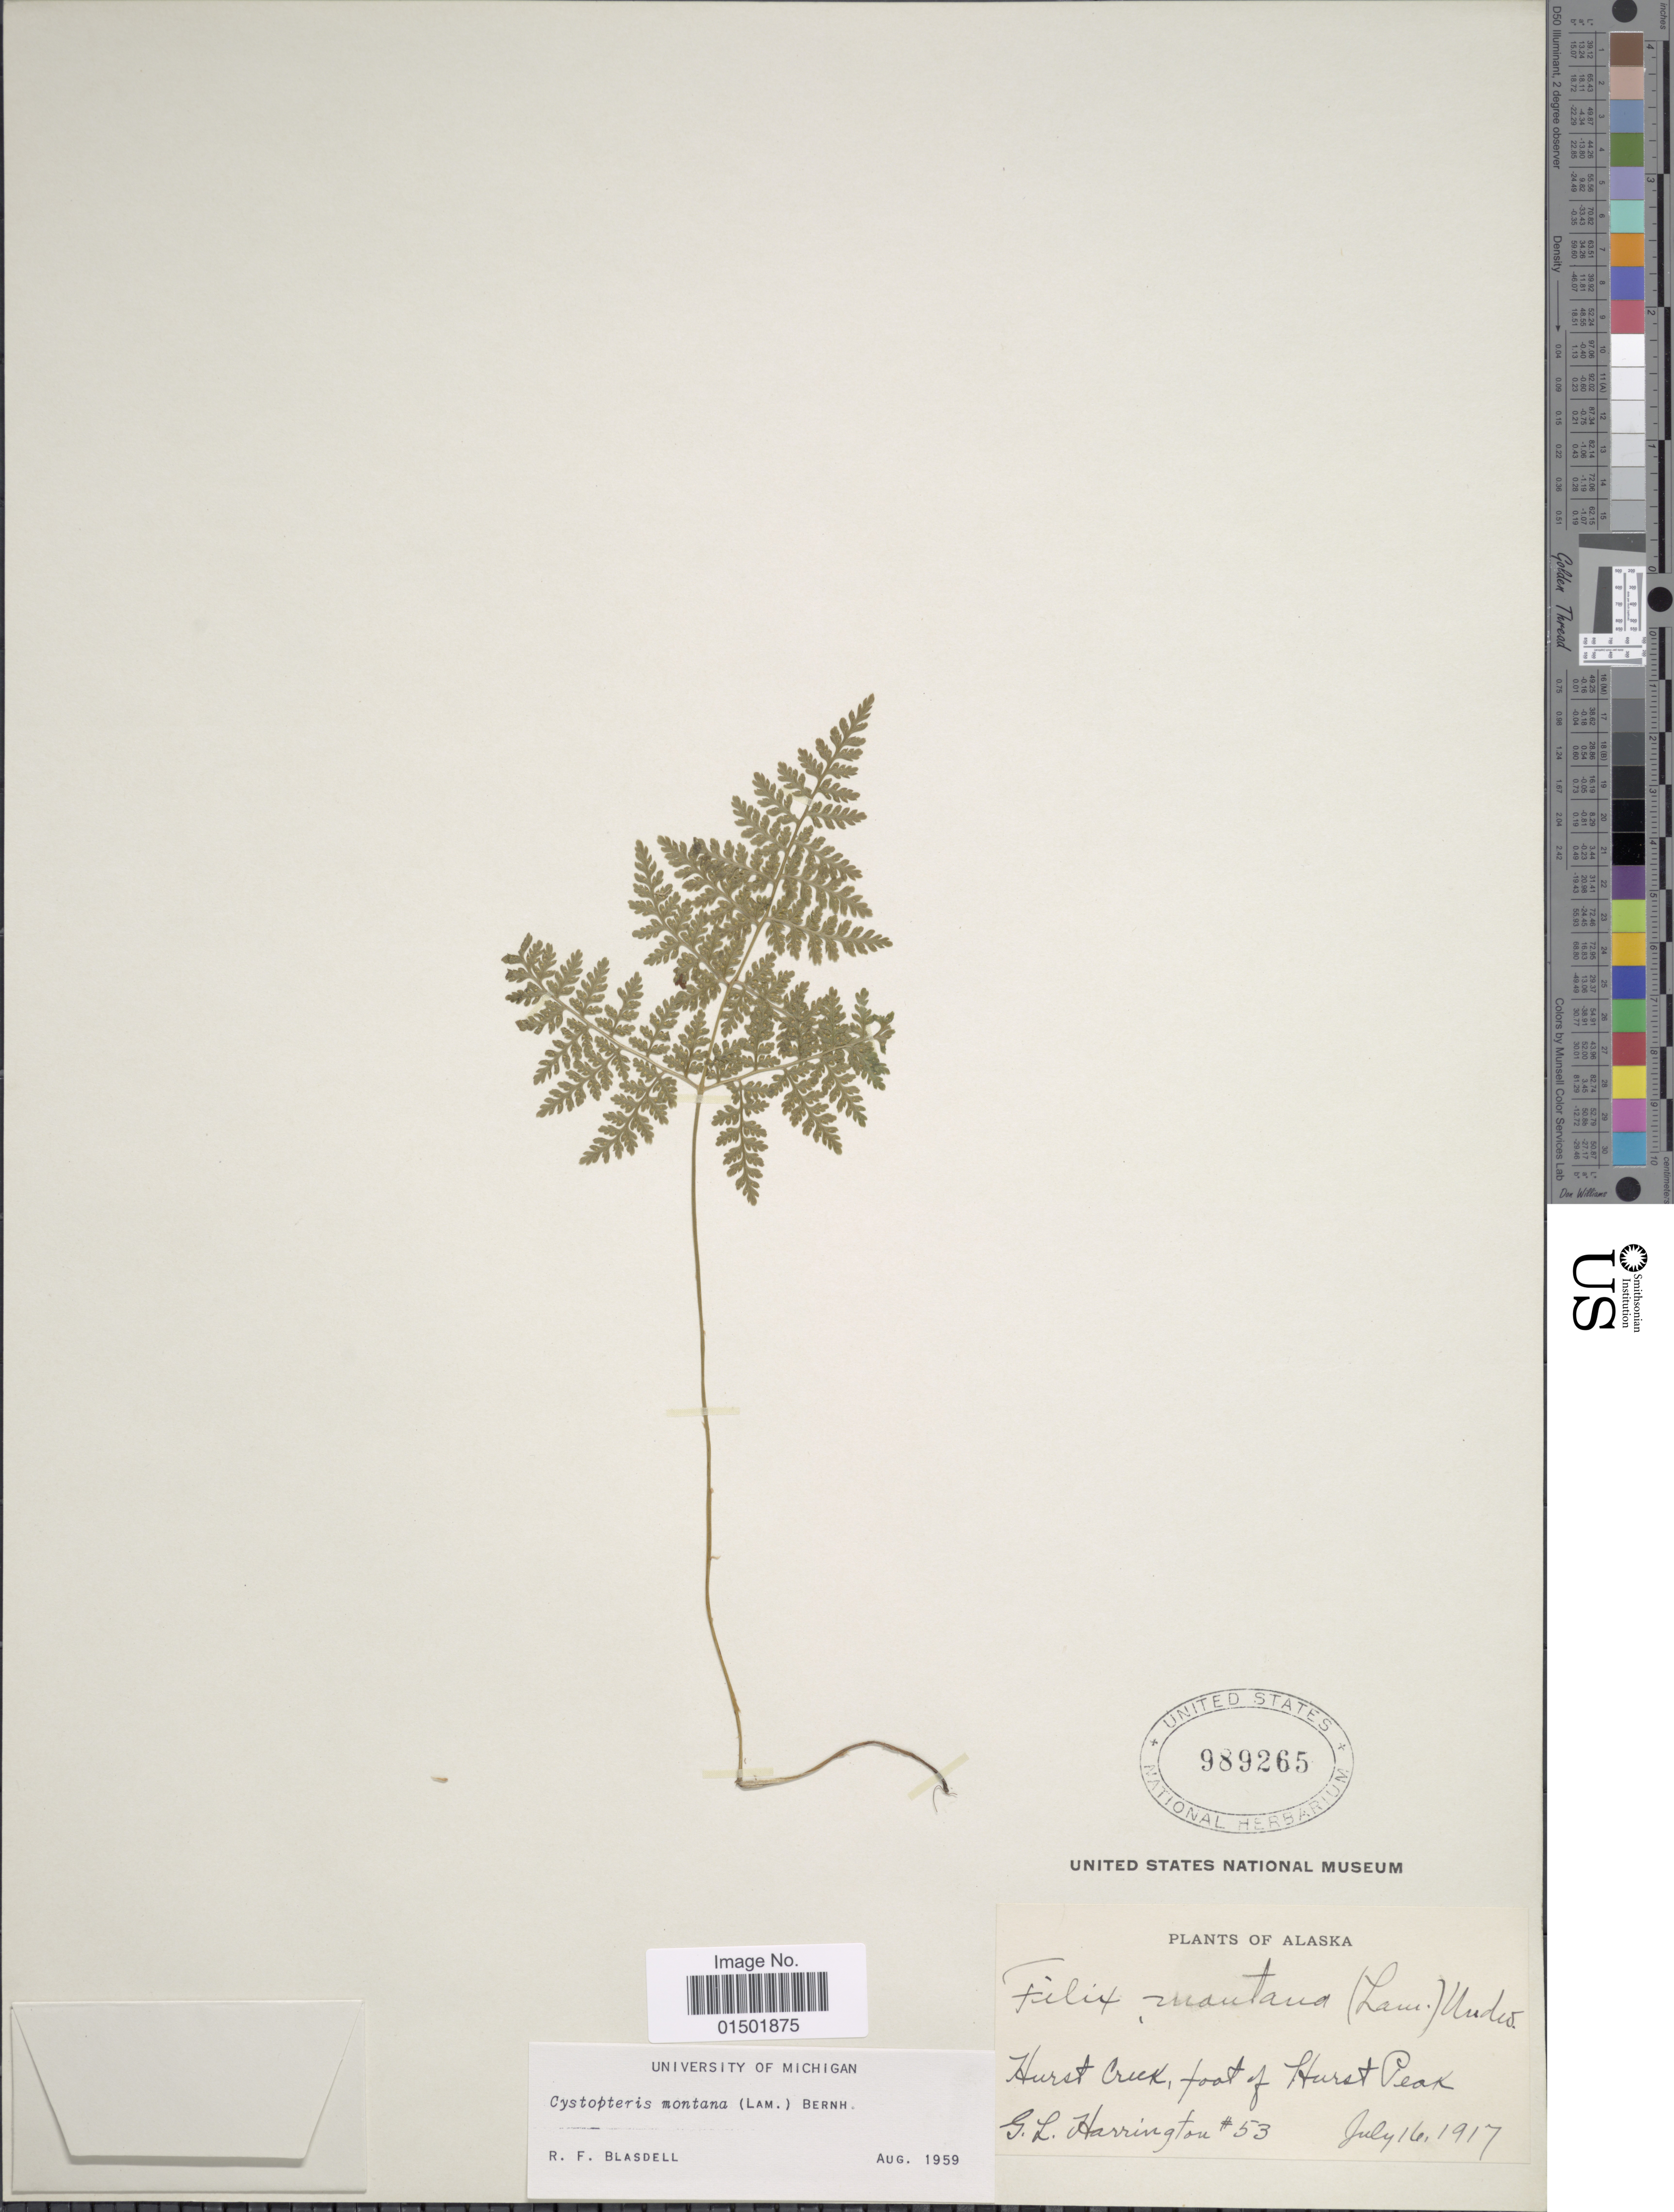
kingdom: Plantae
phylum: Tracheophyta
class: Polypodiopsida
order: Polypodiales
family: Cystopteridaceae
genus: Cystopteris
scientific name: Cystopteris montana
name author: (Lam.) Desv.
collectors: G. Harrington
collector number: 53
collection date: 1917-07-16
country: United States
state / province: Alaska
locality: Hurts Creek, foot of Hurst Peak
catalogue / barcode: US 989265